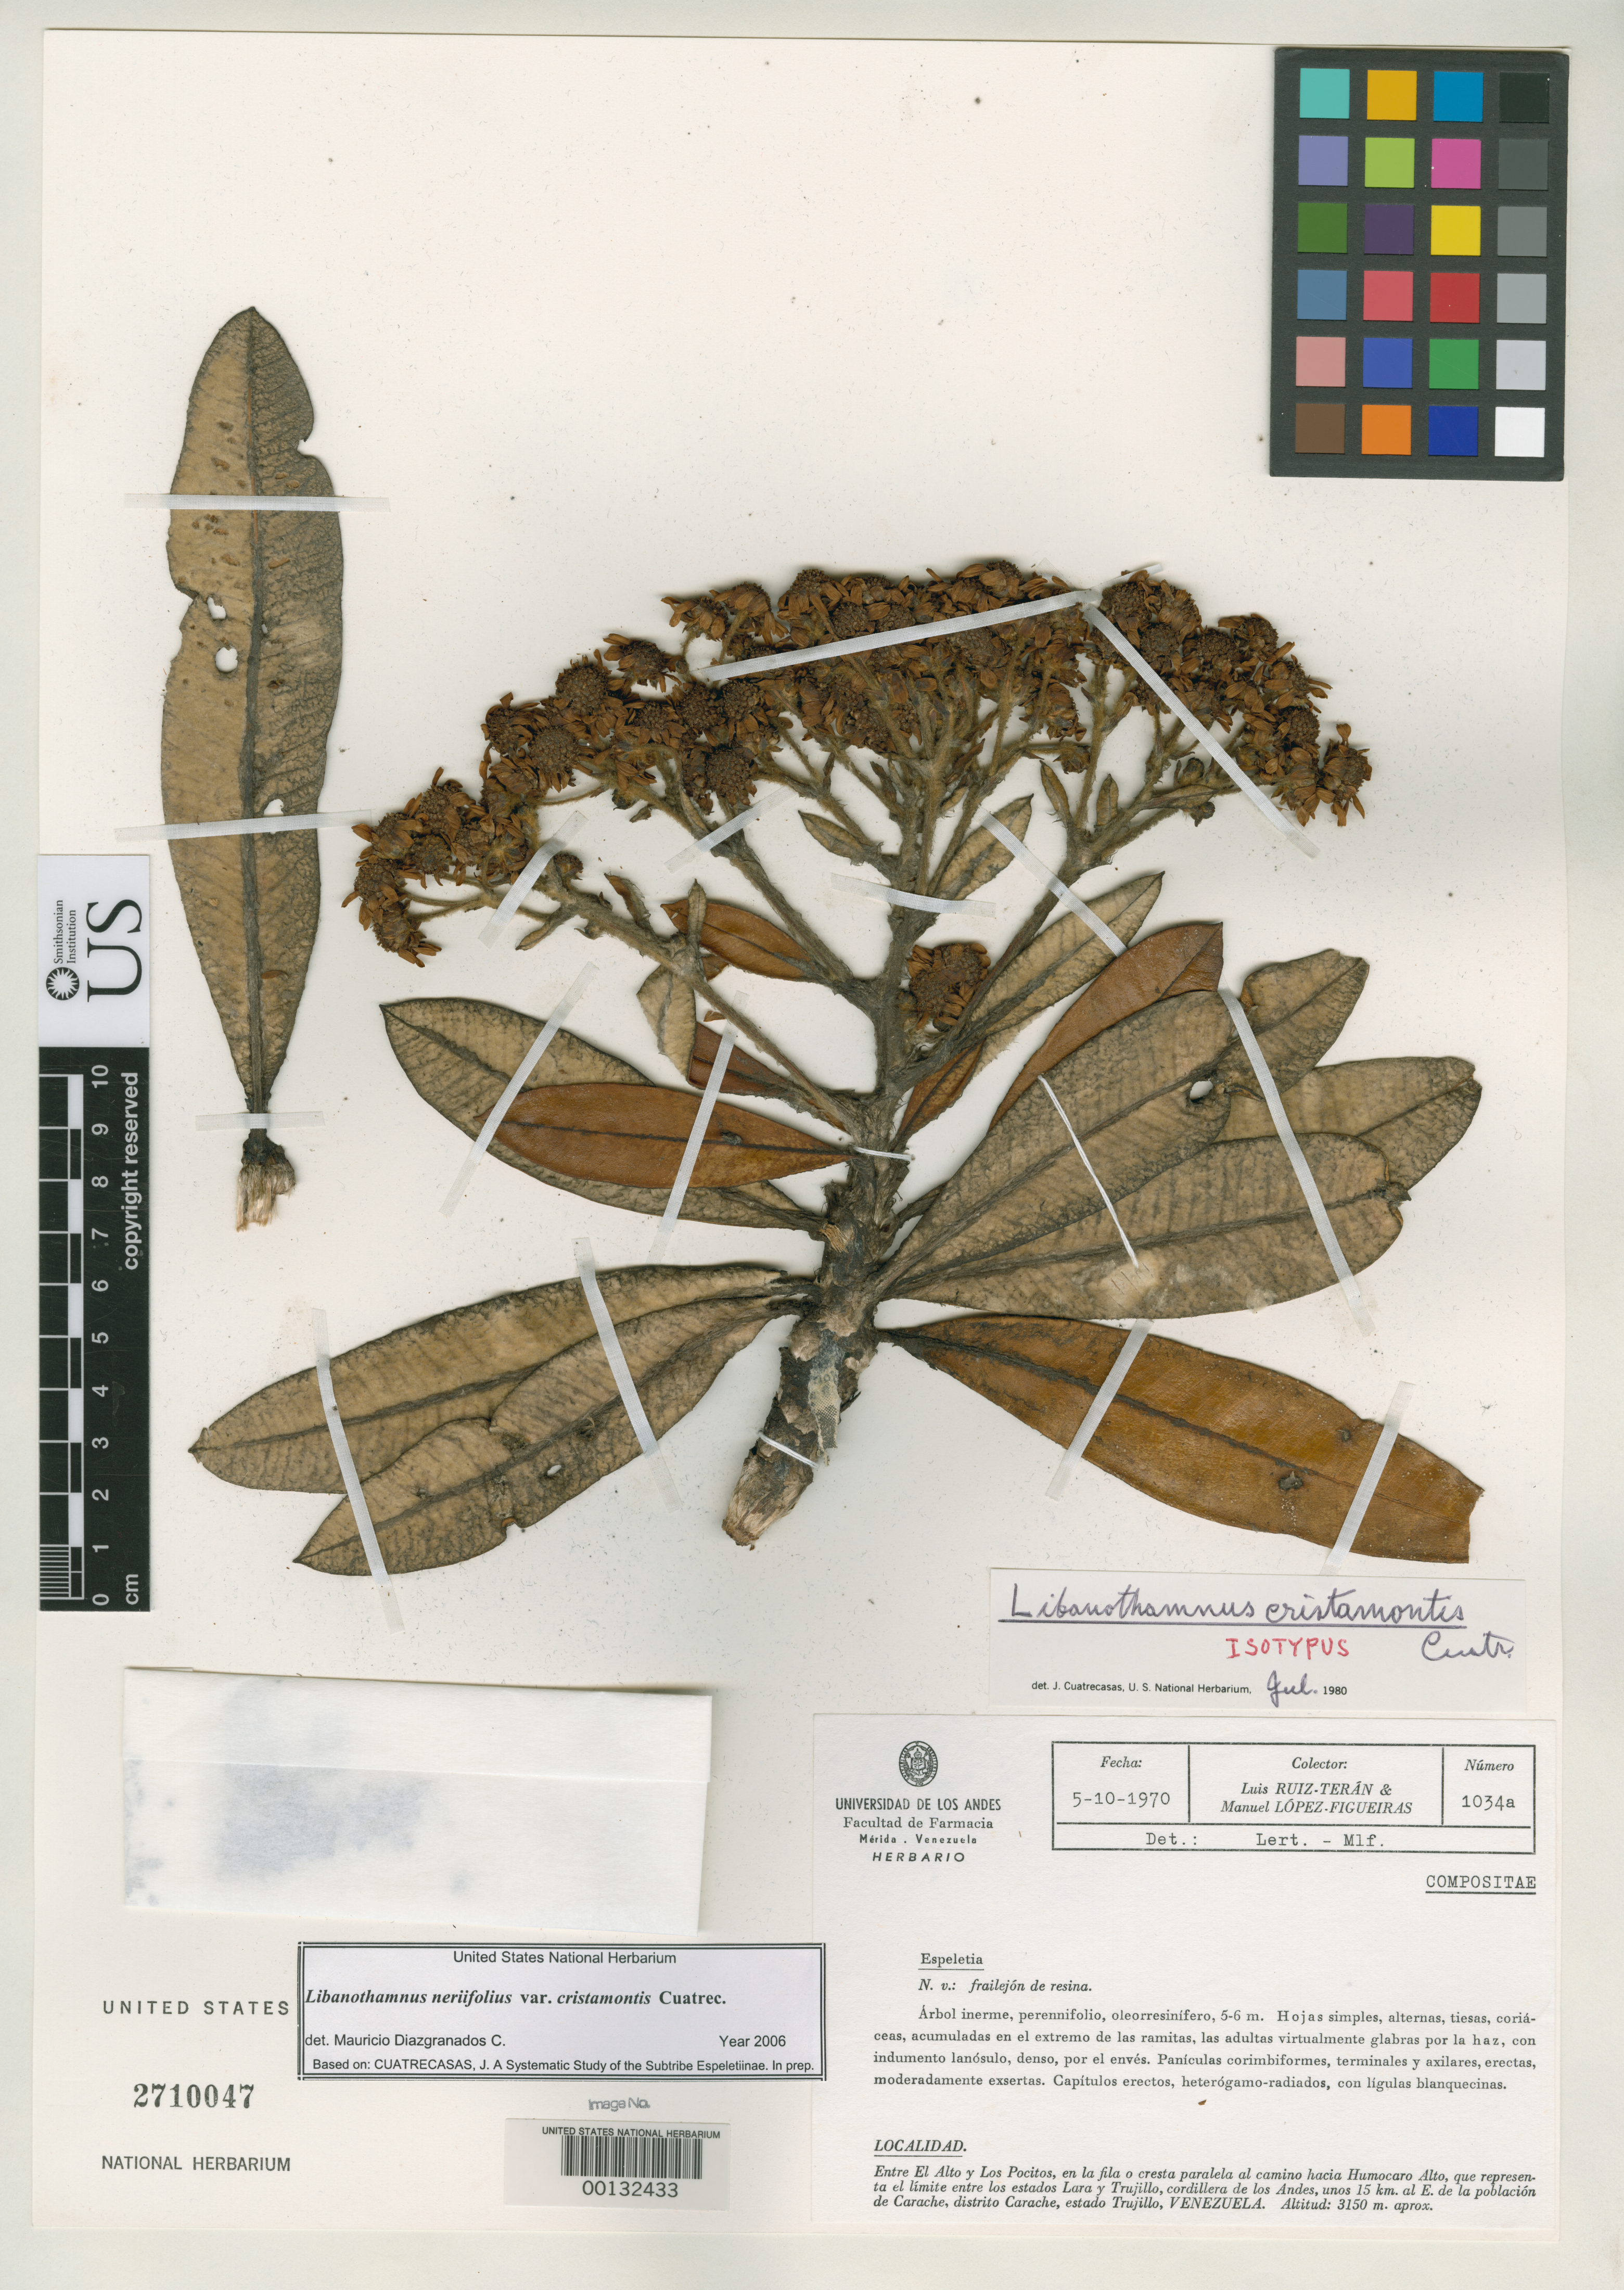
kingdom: Plantae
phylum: Tracheophyta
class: Magnoliopsida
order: Asterales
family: Asteraceae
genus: Libanothamnus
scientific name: Libanothamnus cristamontis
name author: Cuatrec.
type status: Isotype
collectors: L. E. Ruíz-Terán & M. López Figueiras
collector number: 1034 a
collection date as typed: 05 Oct 1970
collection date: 1970-10-05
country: Venezuela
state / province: Trujillo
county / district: Carache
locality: Entre El Alto & Los Pocitos, camino hacia Humocaro Alto, limite entre Estados Lara & Trujillo, Cordillera de Los Andes. [Between El Alto & Los Pocitos, road toward Humocaro Alto, boundary between Lara & Trujill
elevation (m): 3150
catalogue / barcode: US 2710047